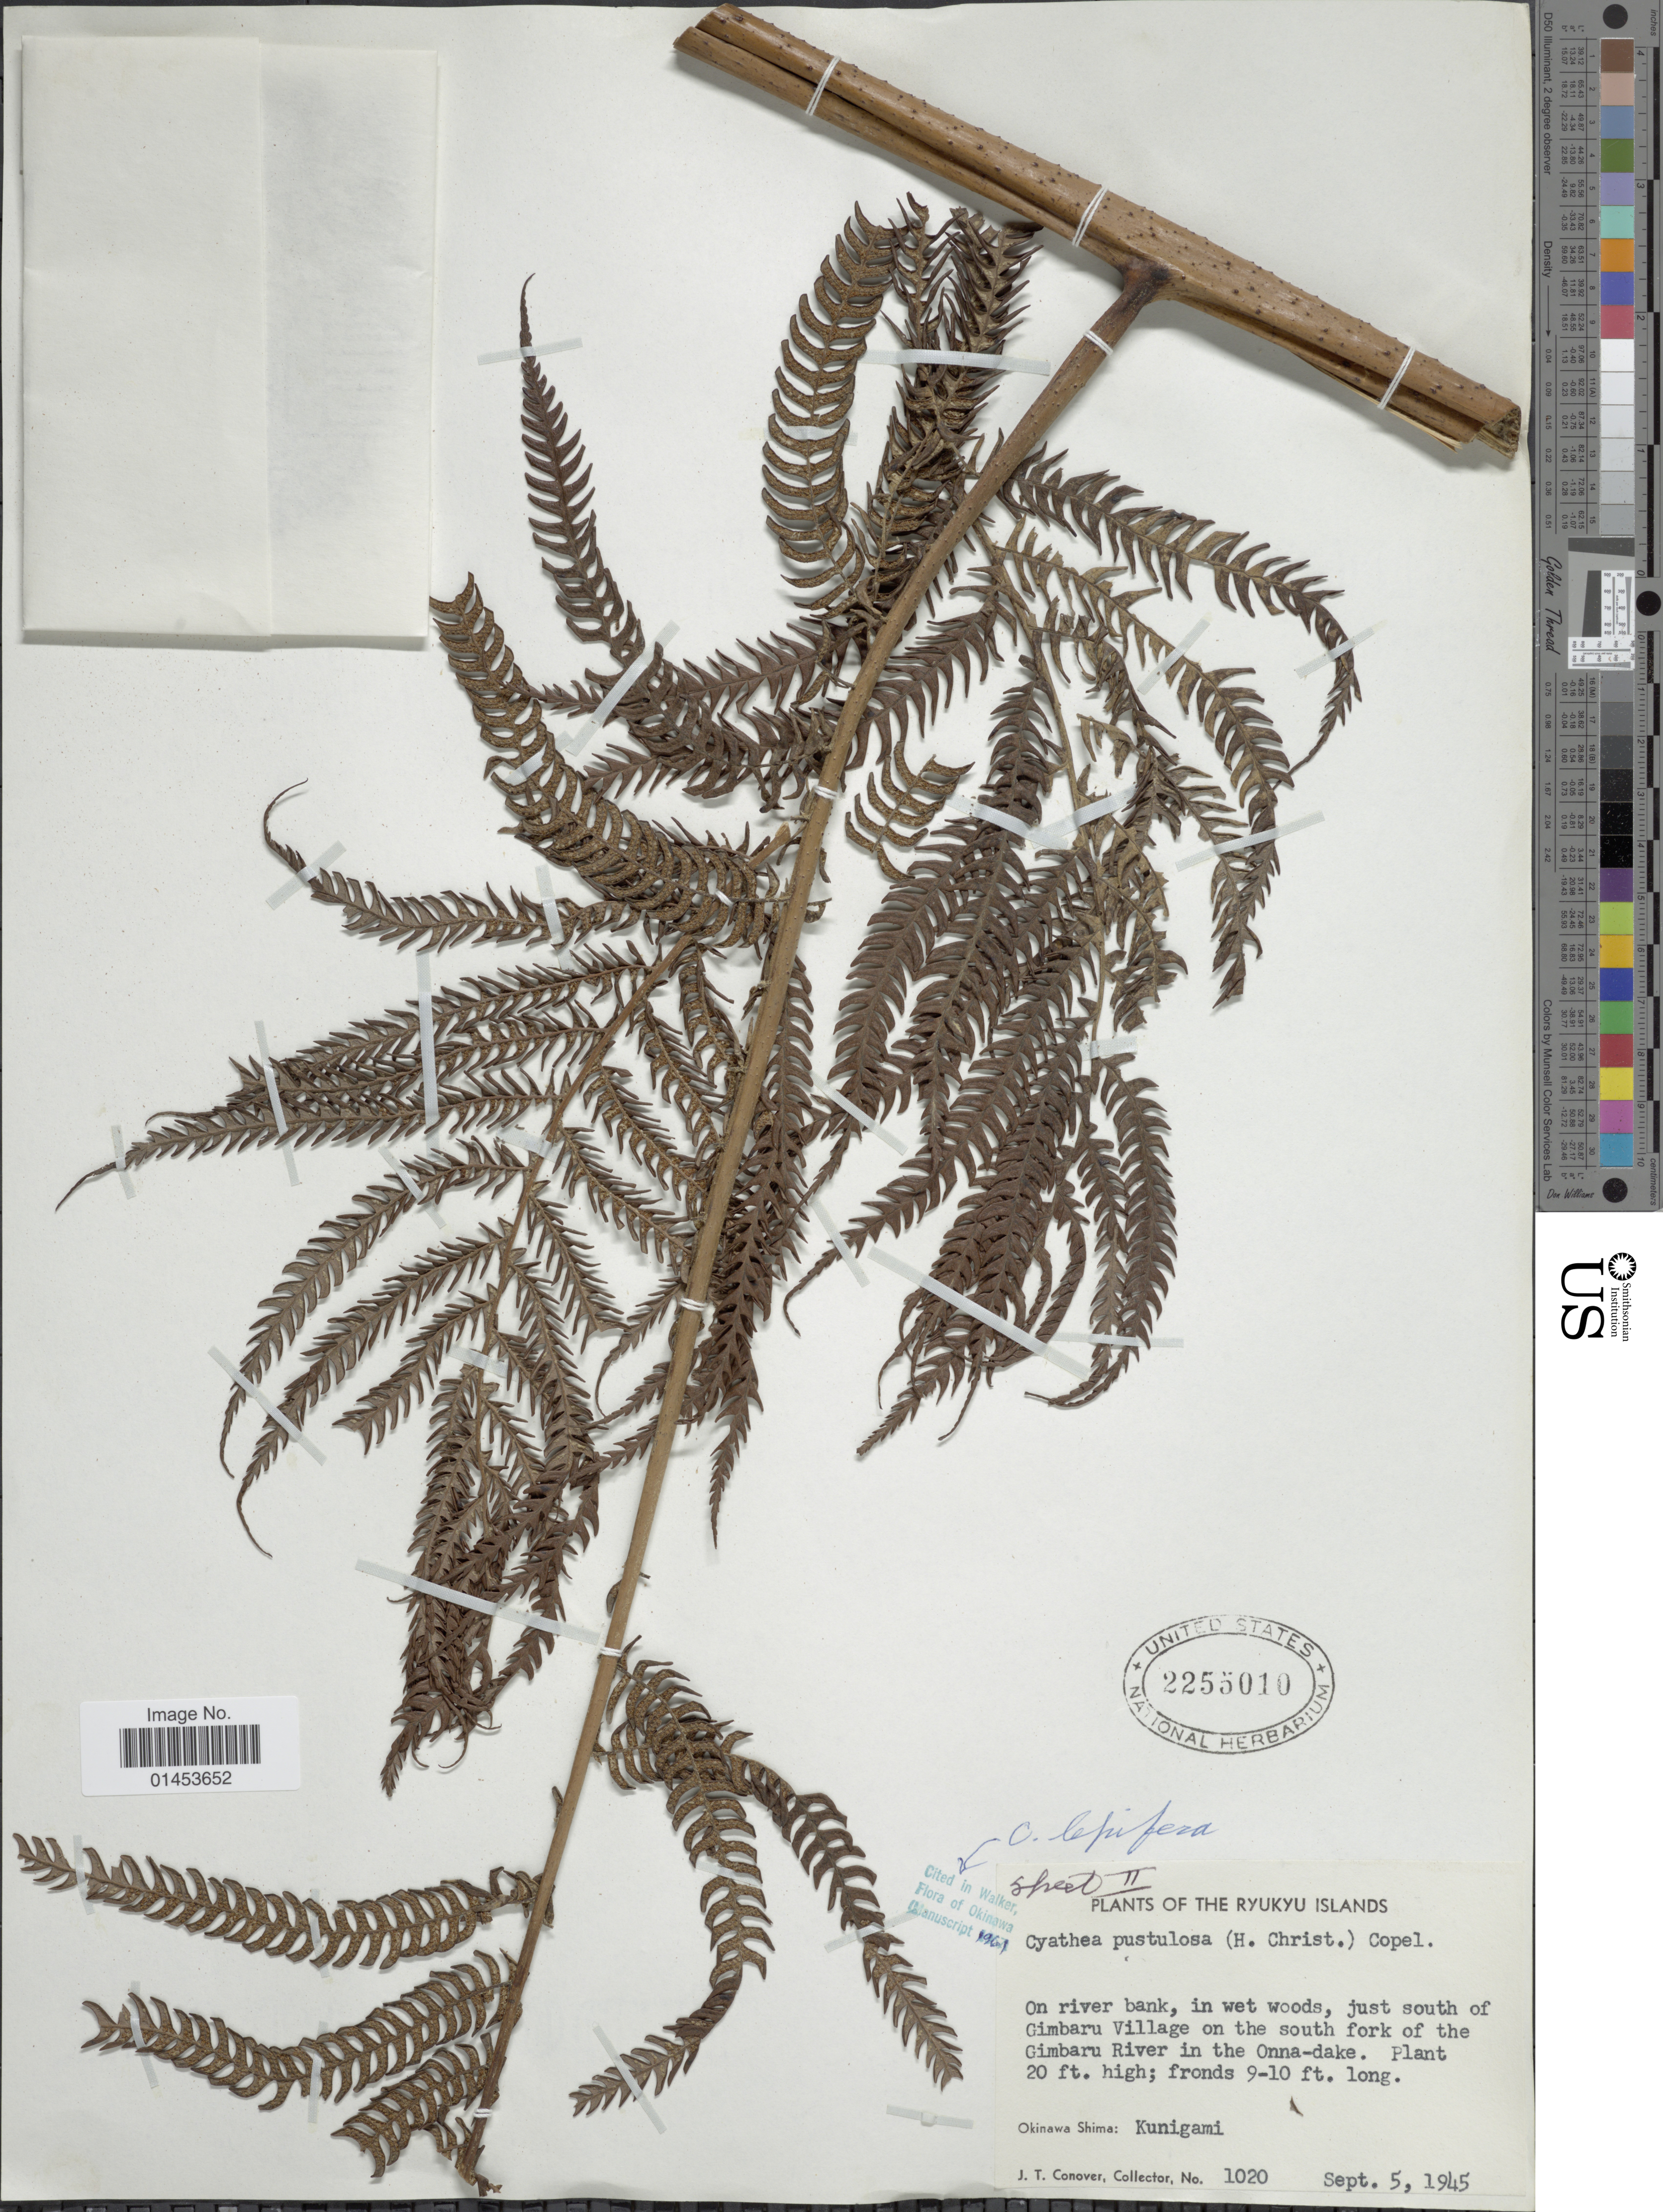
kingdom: Plantae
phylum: Tracheophyta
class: Polypodiopsida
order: Cyatheales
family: Cyatheaceae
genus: Cyathea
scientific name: Cyathea lepifera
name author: (J. Sm.) Copel.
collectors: J. T. Conover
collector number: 1020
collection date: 1945-09-05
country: Japan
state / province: Okinawa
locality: Ryukyu Islands, on river bank, in wet woods, just south of Gimbaru village on the south fork of the Gimbaru River in the Onna-dake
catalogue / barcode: US 2255010